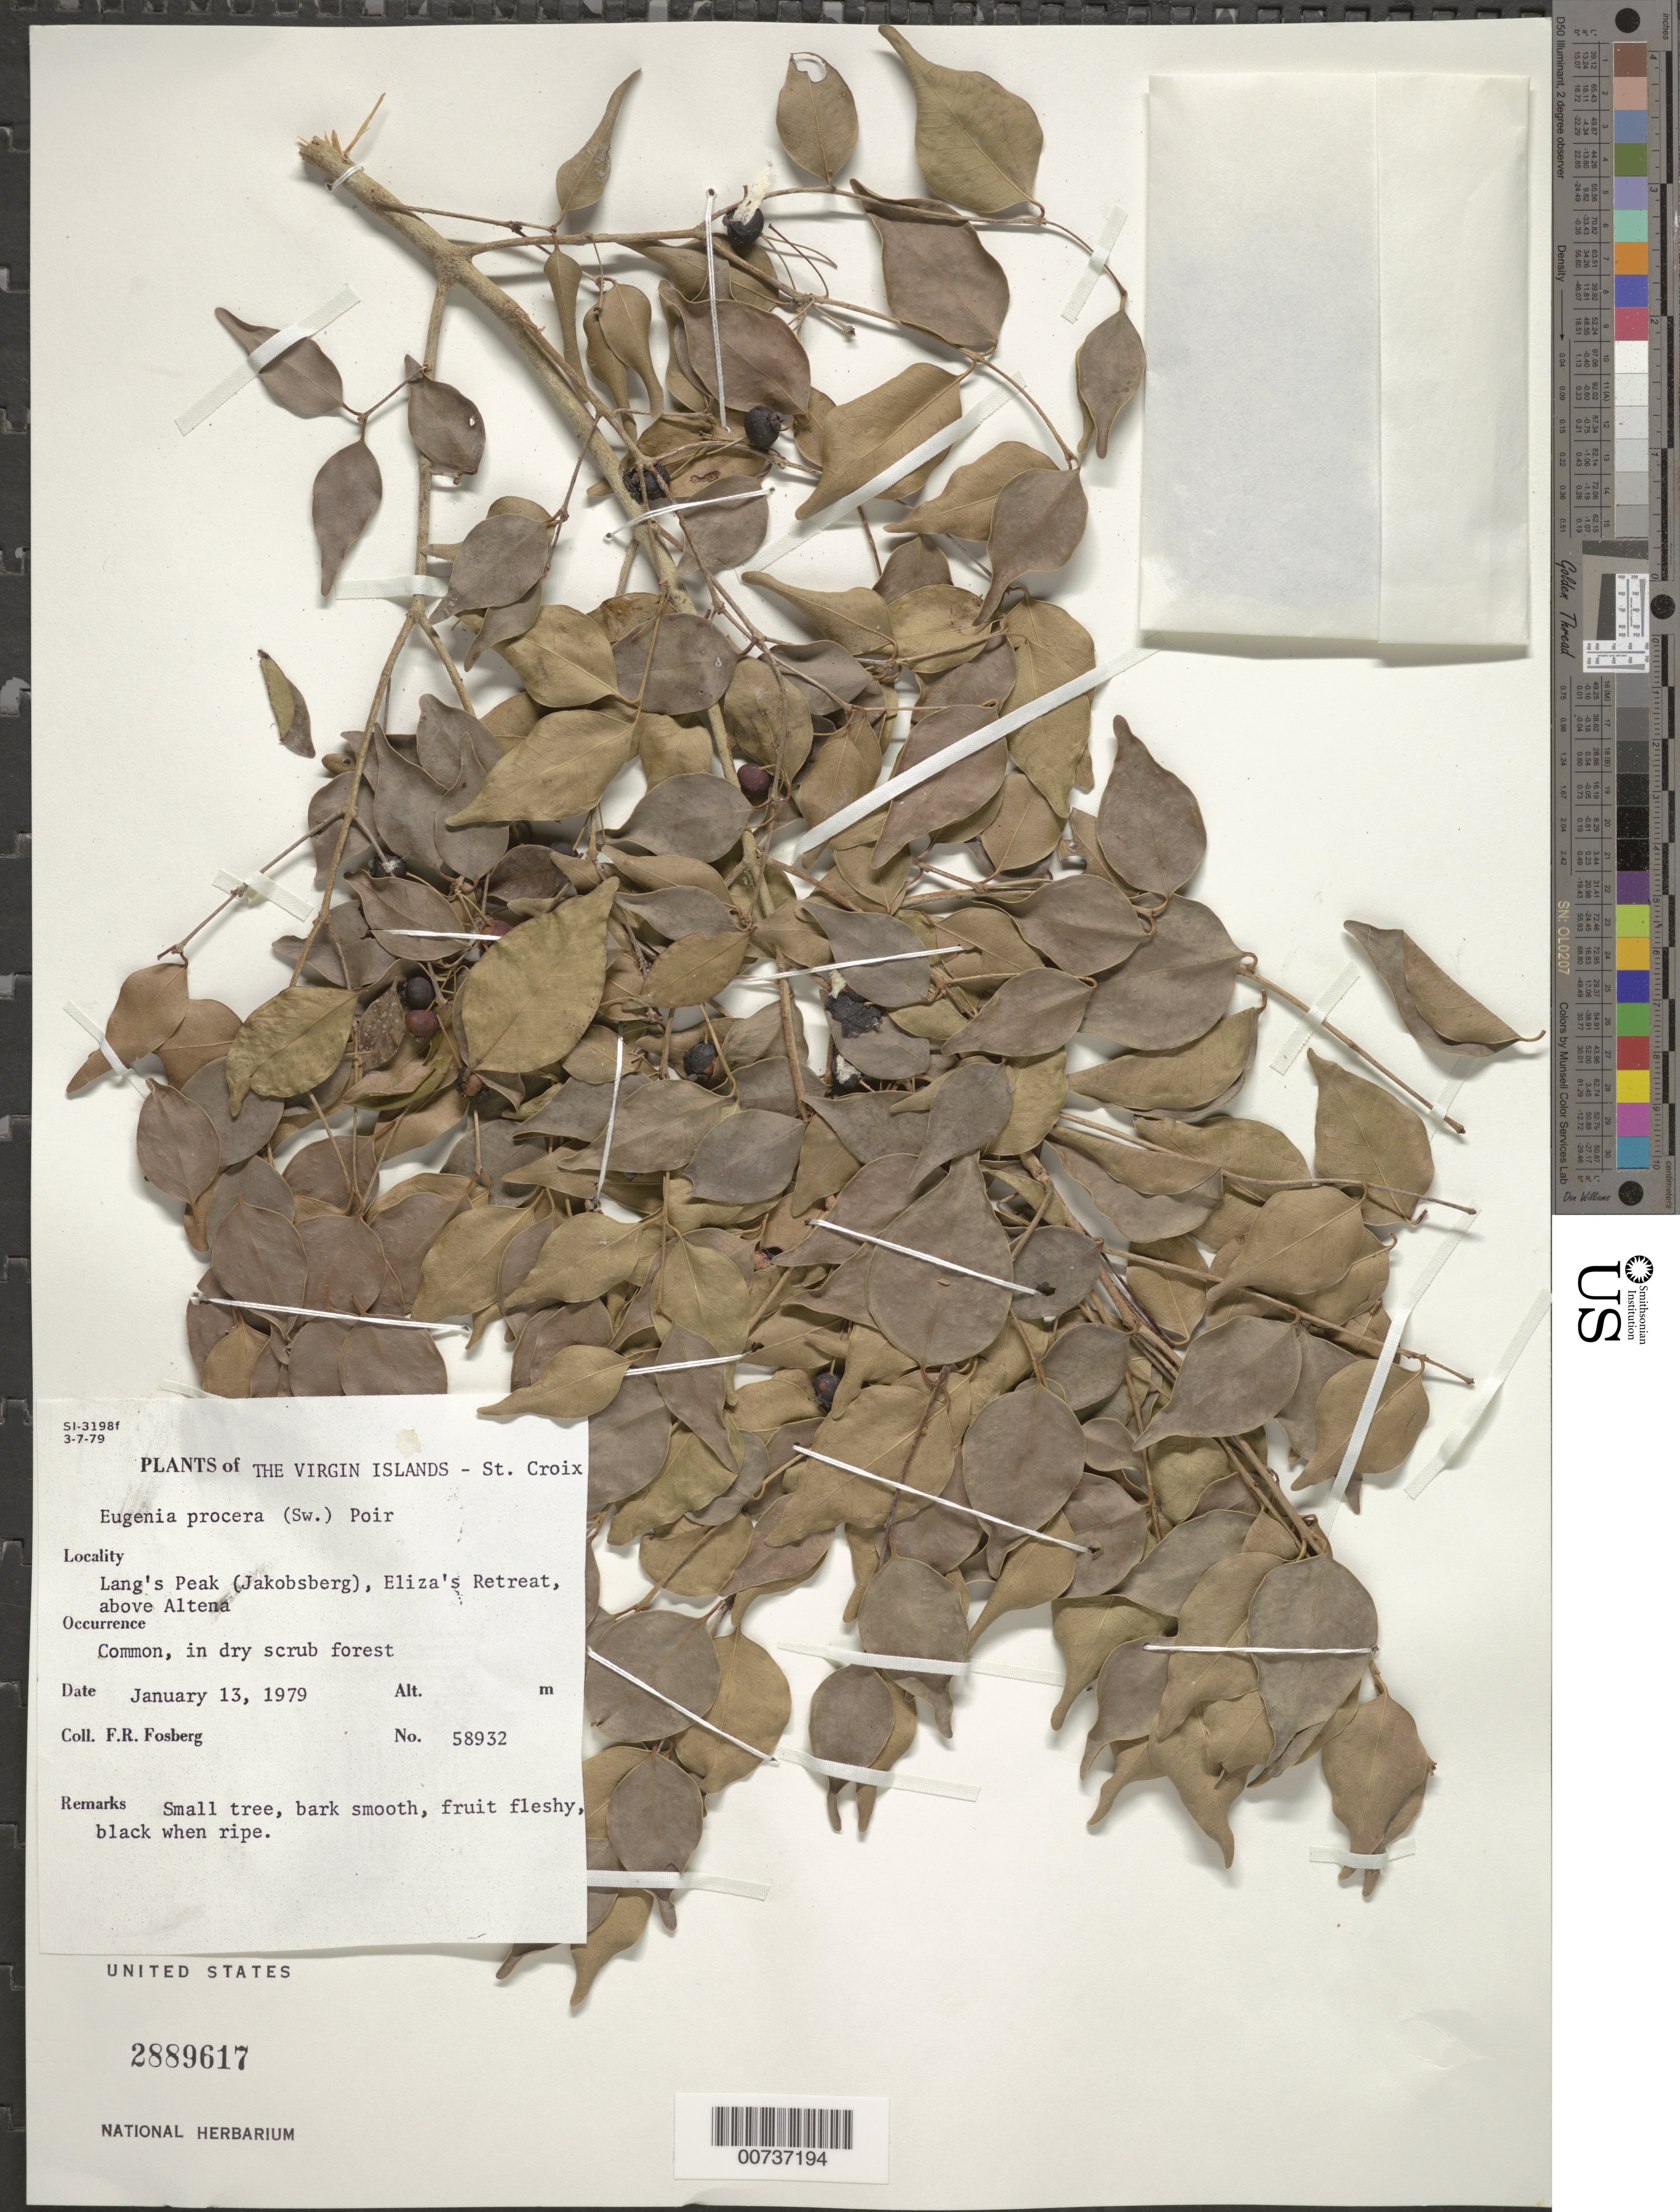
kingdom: Plantae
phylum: Tracheophyta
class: Magnoliopsida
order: Myrtales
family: Myrtaceae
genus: Eugenia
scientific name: Eugenia rhombea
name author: (O. Berg) Krug & Urb.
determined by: Flickinger, Jonathan A.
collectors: F. R. Fosberg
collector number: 58932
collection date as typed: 13 Jan 1979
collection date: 1979-01-13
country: U.S. Virgin Islands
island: St. Croix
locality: Lang's Peak (Jakobsberg), Eliza's Retreat, above Altena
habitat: Common in dry scrub forest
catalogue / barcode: US 2889617